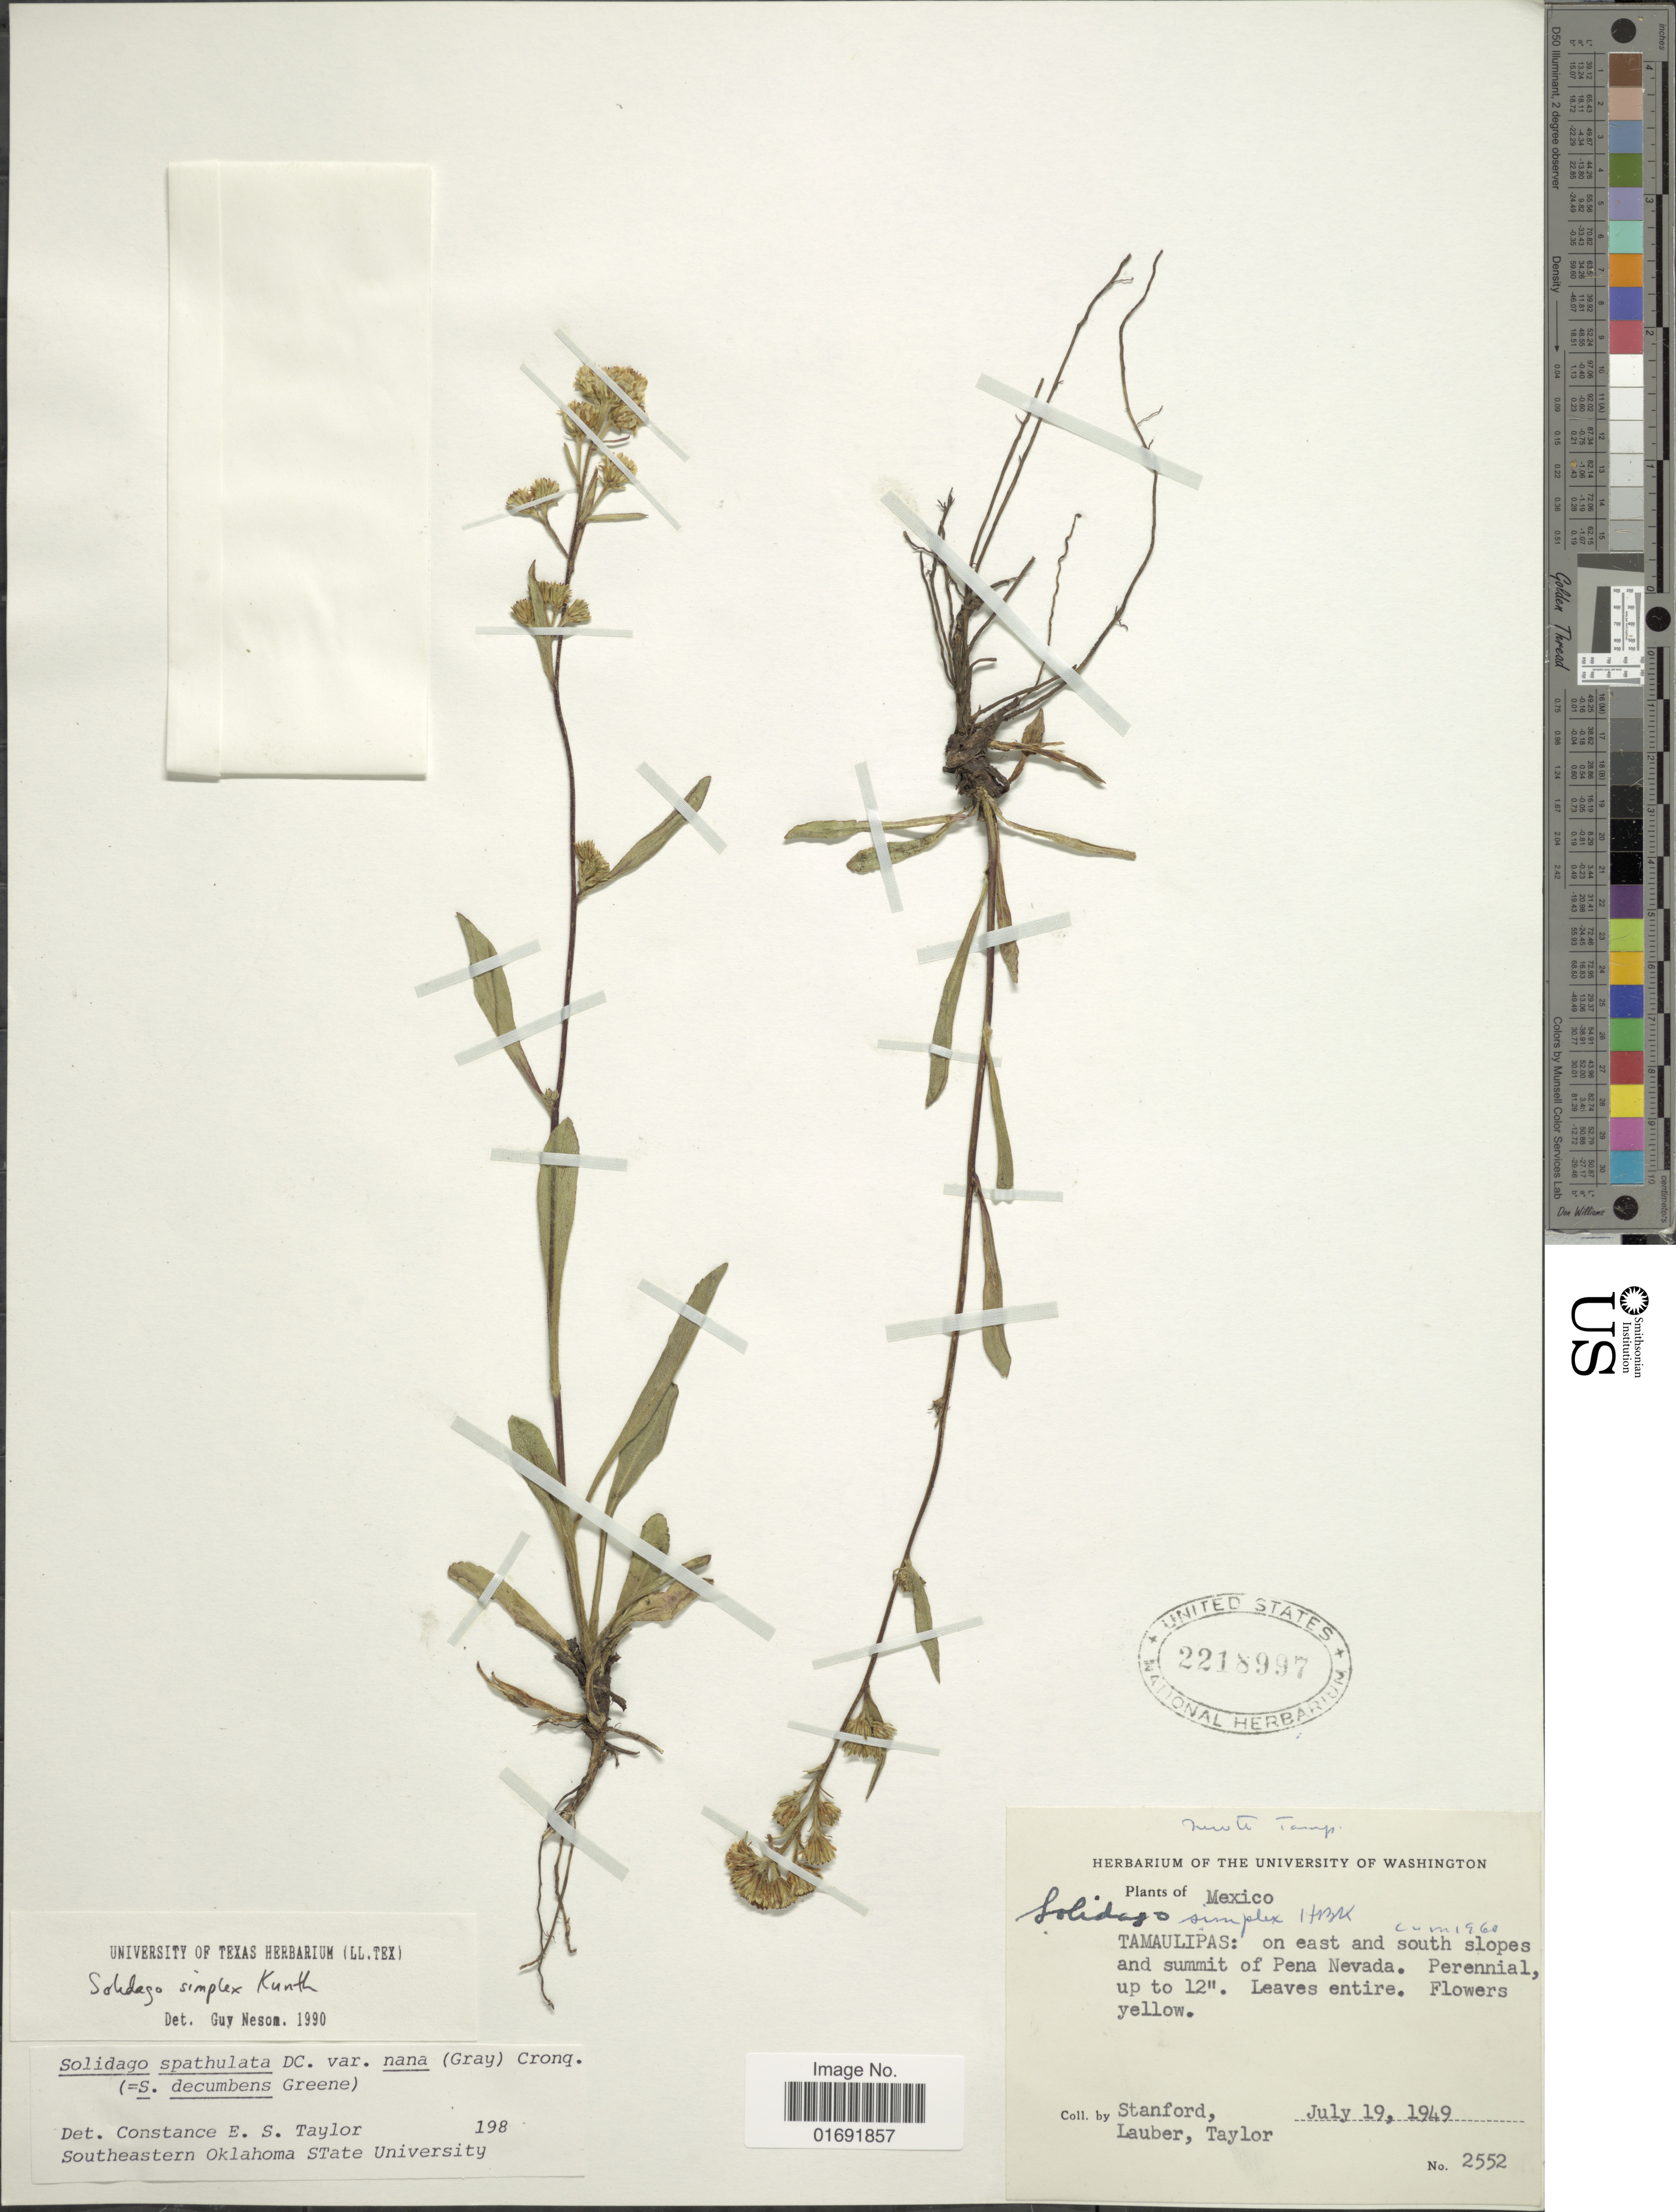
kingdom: Plantae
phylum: Tracheophyta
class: Magnoliopsida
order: Asterales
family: Asteraceae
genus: Solidago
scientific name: Solidago neomexicana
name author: Wooton & Standl.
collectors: -. Stanford, -. Lauber & -. Taylor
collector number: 2552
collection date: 1949-07-19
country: Mexico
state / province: Tamaulipas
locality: On east and south slopes and summit of Pena Nevada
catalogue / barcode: US 2218997